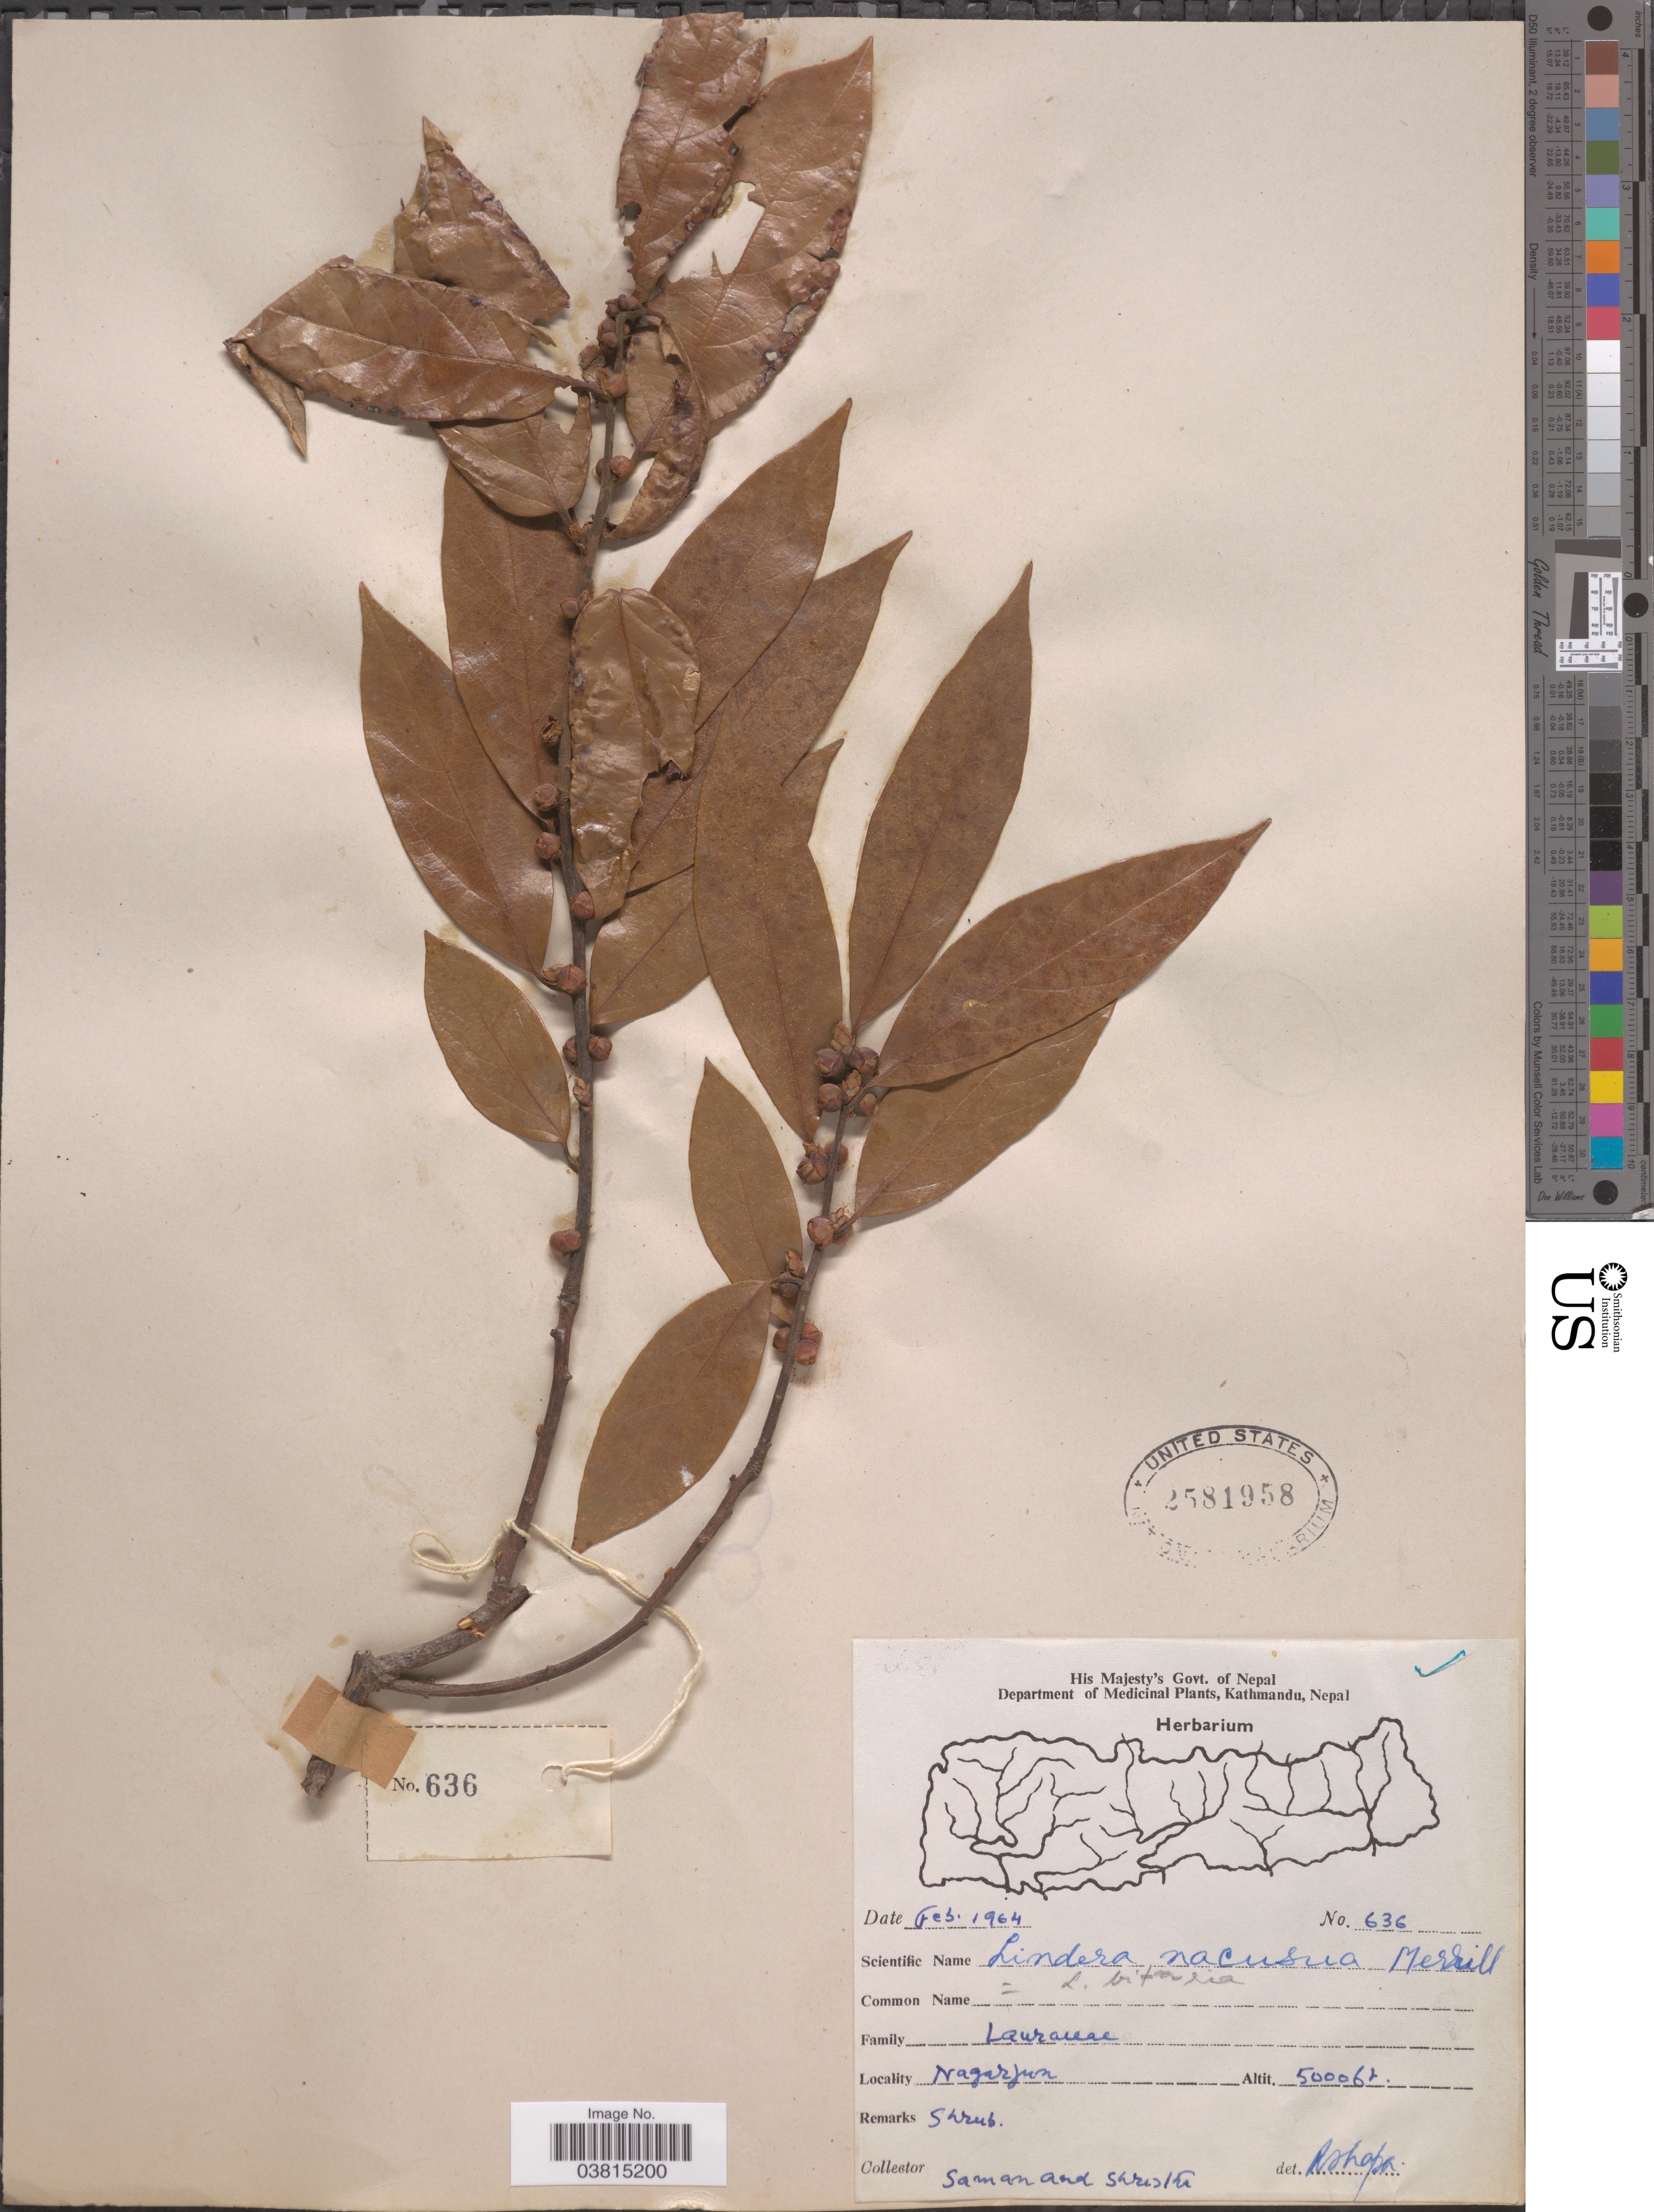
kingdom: Plantae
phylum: Tracheophyta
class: Magnoliopsida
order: Laurales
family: Lauraceae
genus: Lindera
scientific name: Lindera nacusua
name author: (D. Don) Merr.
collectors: -. Saman & -. Shrestha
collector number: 636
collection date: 1964-02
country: Nepal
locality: Nagarjun.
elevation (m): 1524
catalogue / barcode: US 2581958